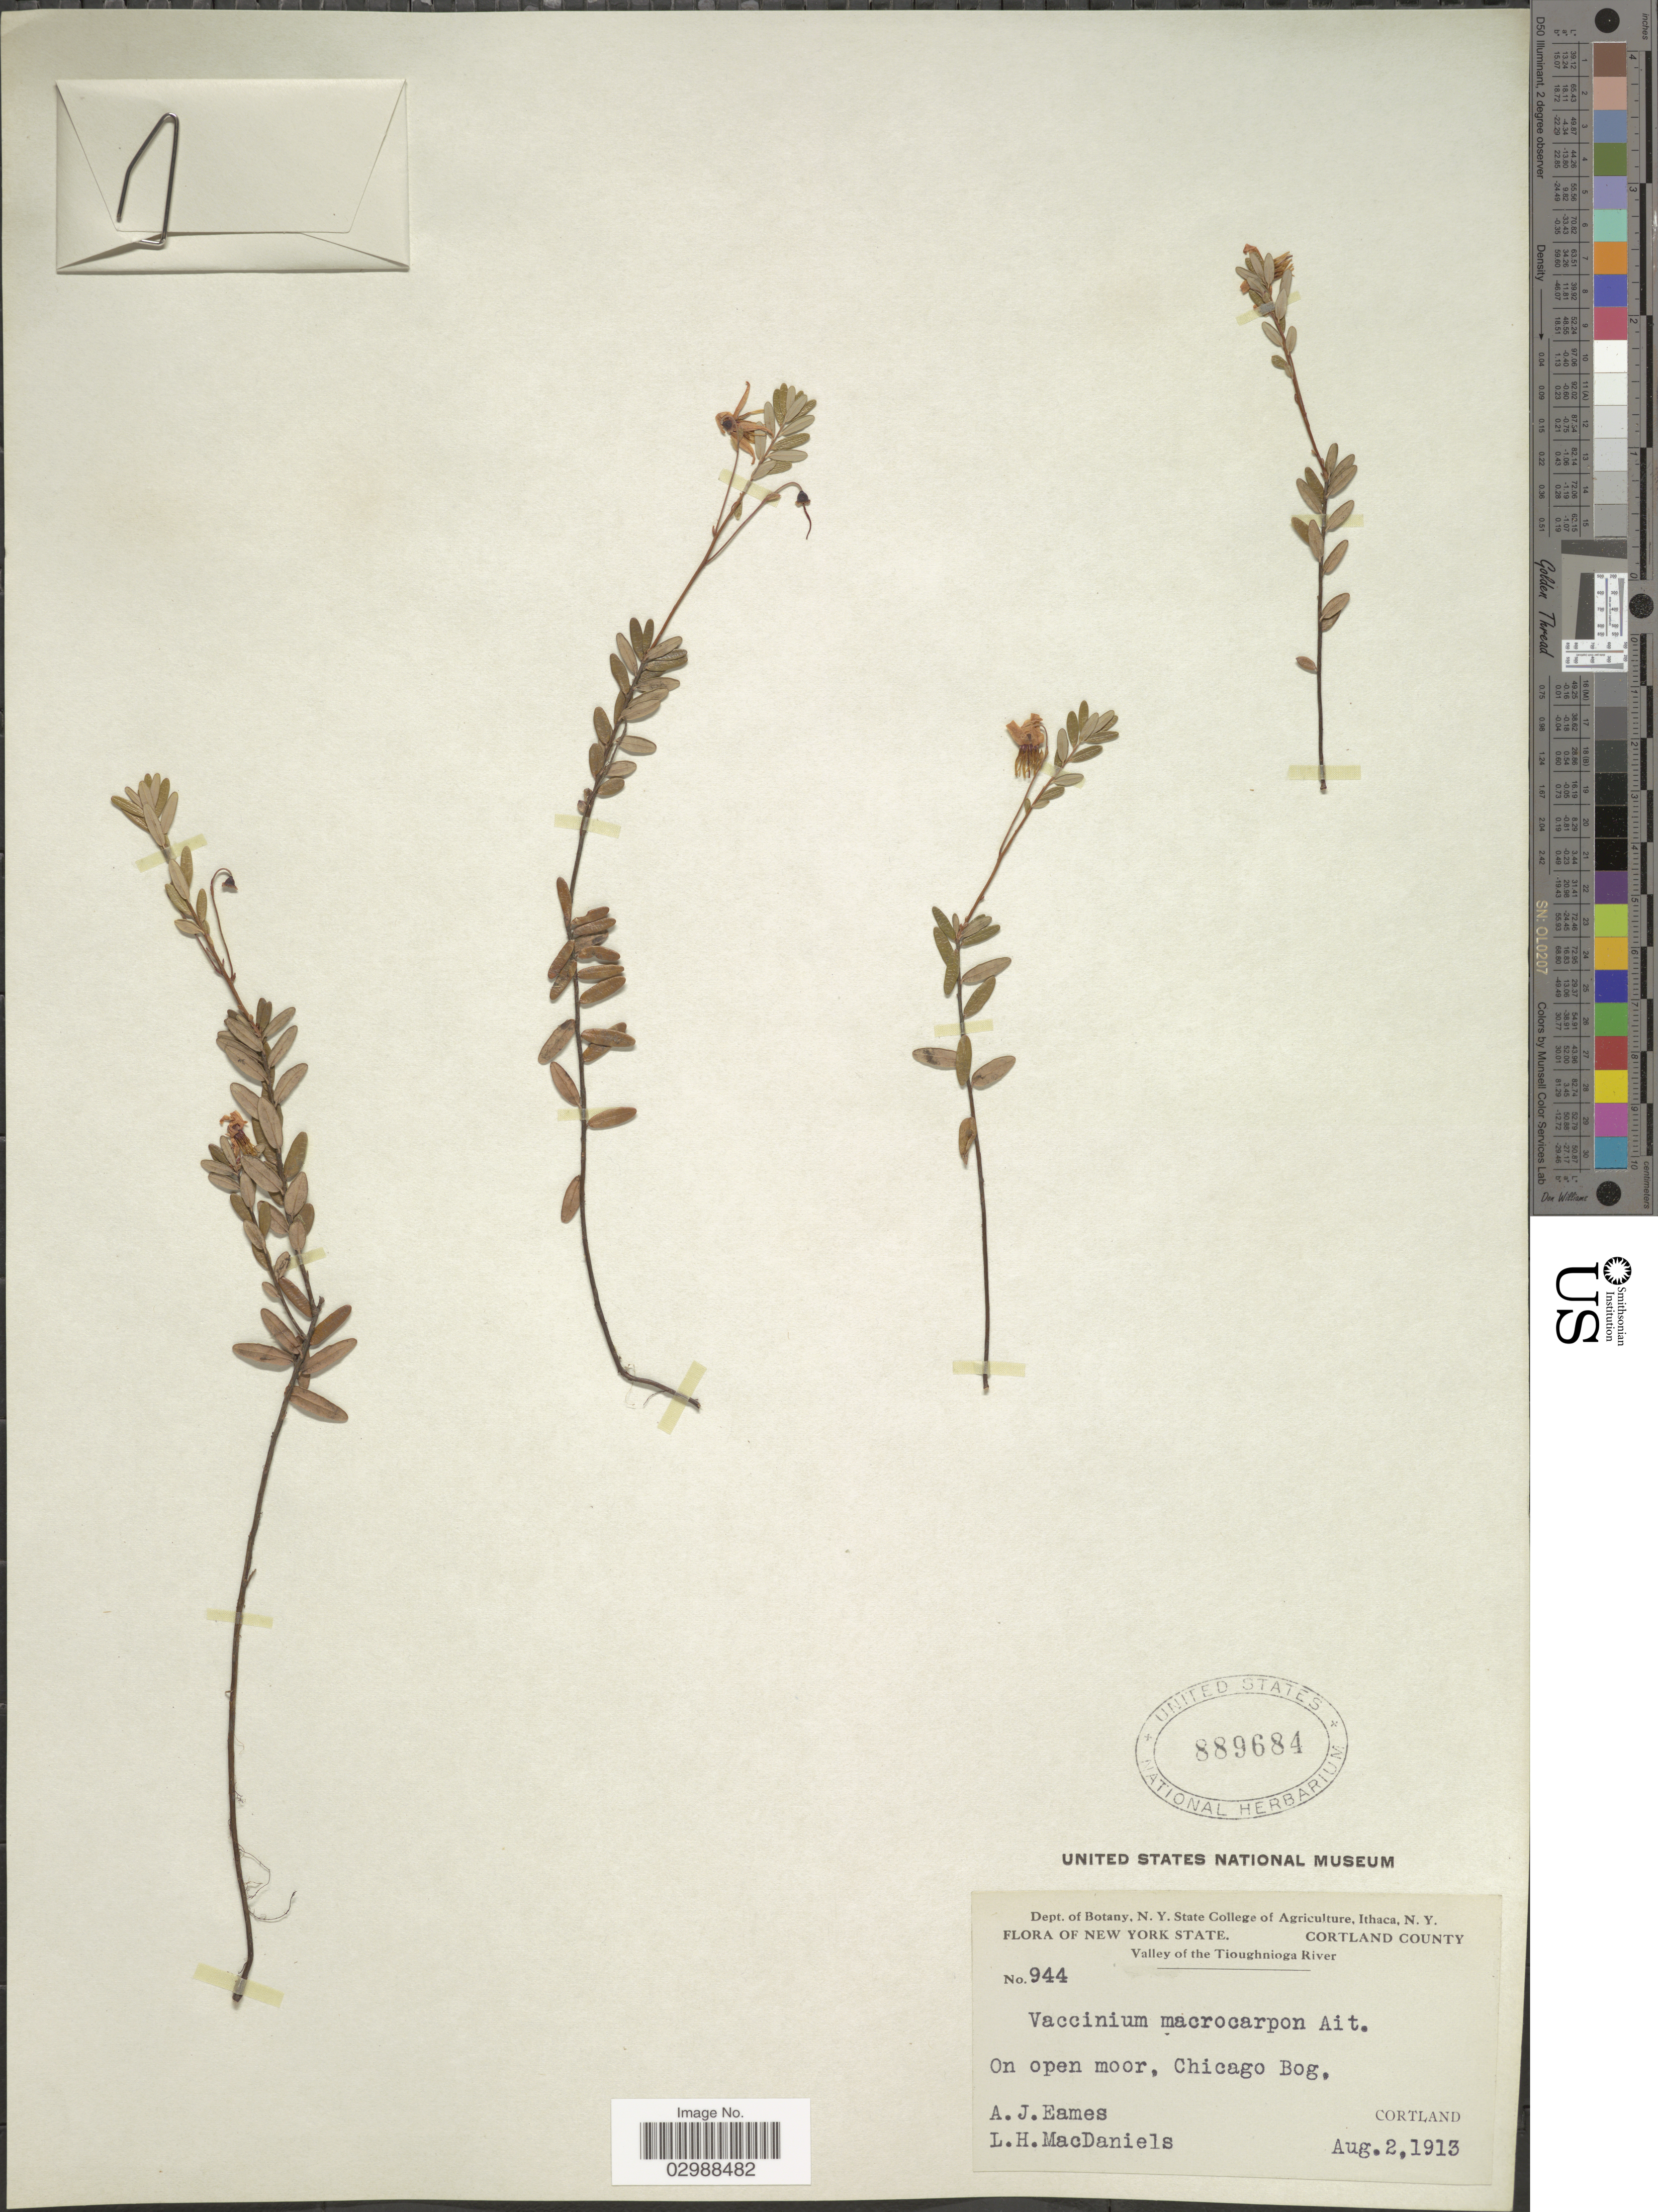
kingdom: Plantae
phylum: Tracheophyta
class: Magnoliopsida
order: Ericales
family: Ericaceae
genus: Vaccinium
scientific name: Vaccinium macrocarpon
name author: Aiton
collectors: A. J. Eames & L. H. MacDaniels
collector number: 944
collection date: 1913-08-02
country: United States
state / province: New York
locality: Cortland County, Valley of the Tioughnioga River, On open moor, Chicago Bog, Cortland.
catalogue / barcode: US 889684